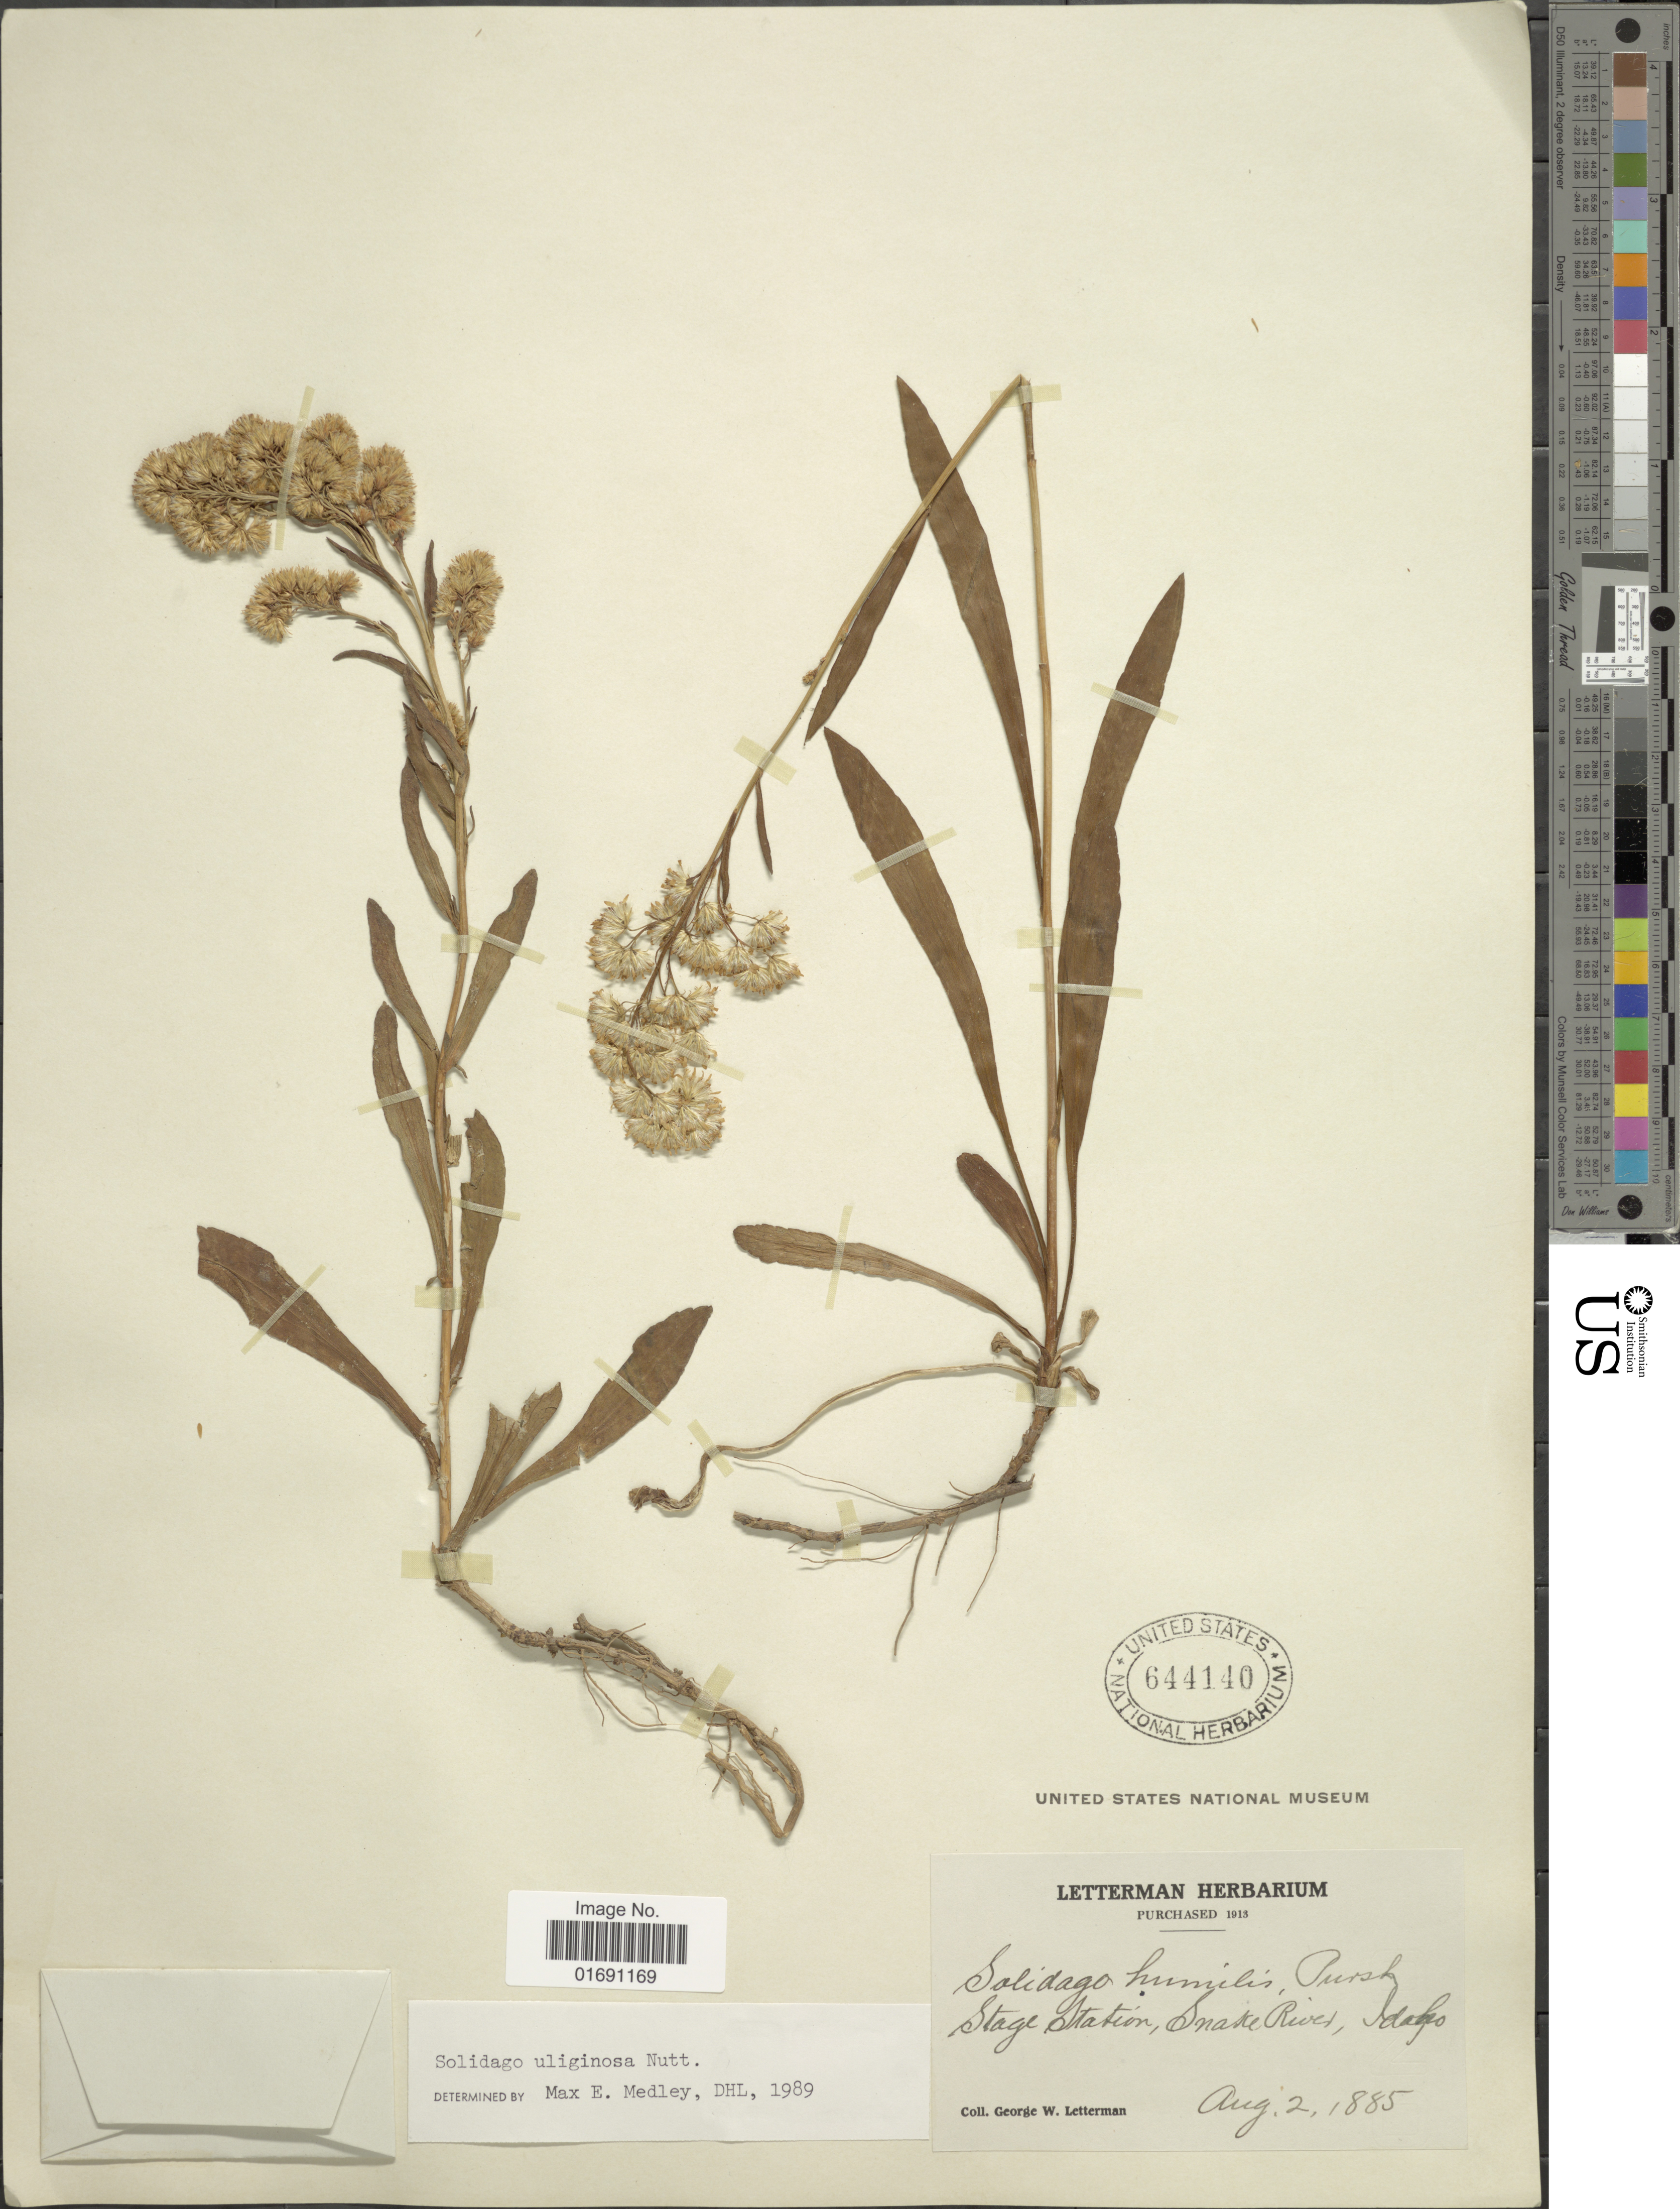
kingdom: Plantae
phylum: Tracheophyta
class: Magnoliopsida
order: Asterales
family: Asteraceae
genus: Solidago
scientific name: Solidago uliginosa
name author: Nutt.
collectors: G. W. Letterman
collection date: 1885-08-02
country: United States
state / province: Idaho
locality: Stage Station, Snake River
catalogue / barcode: US 644140